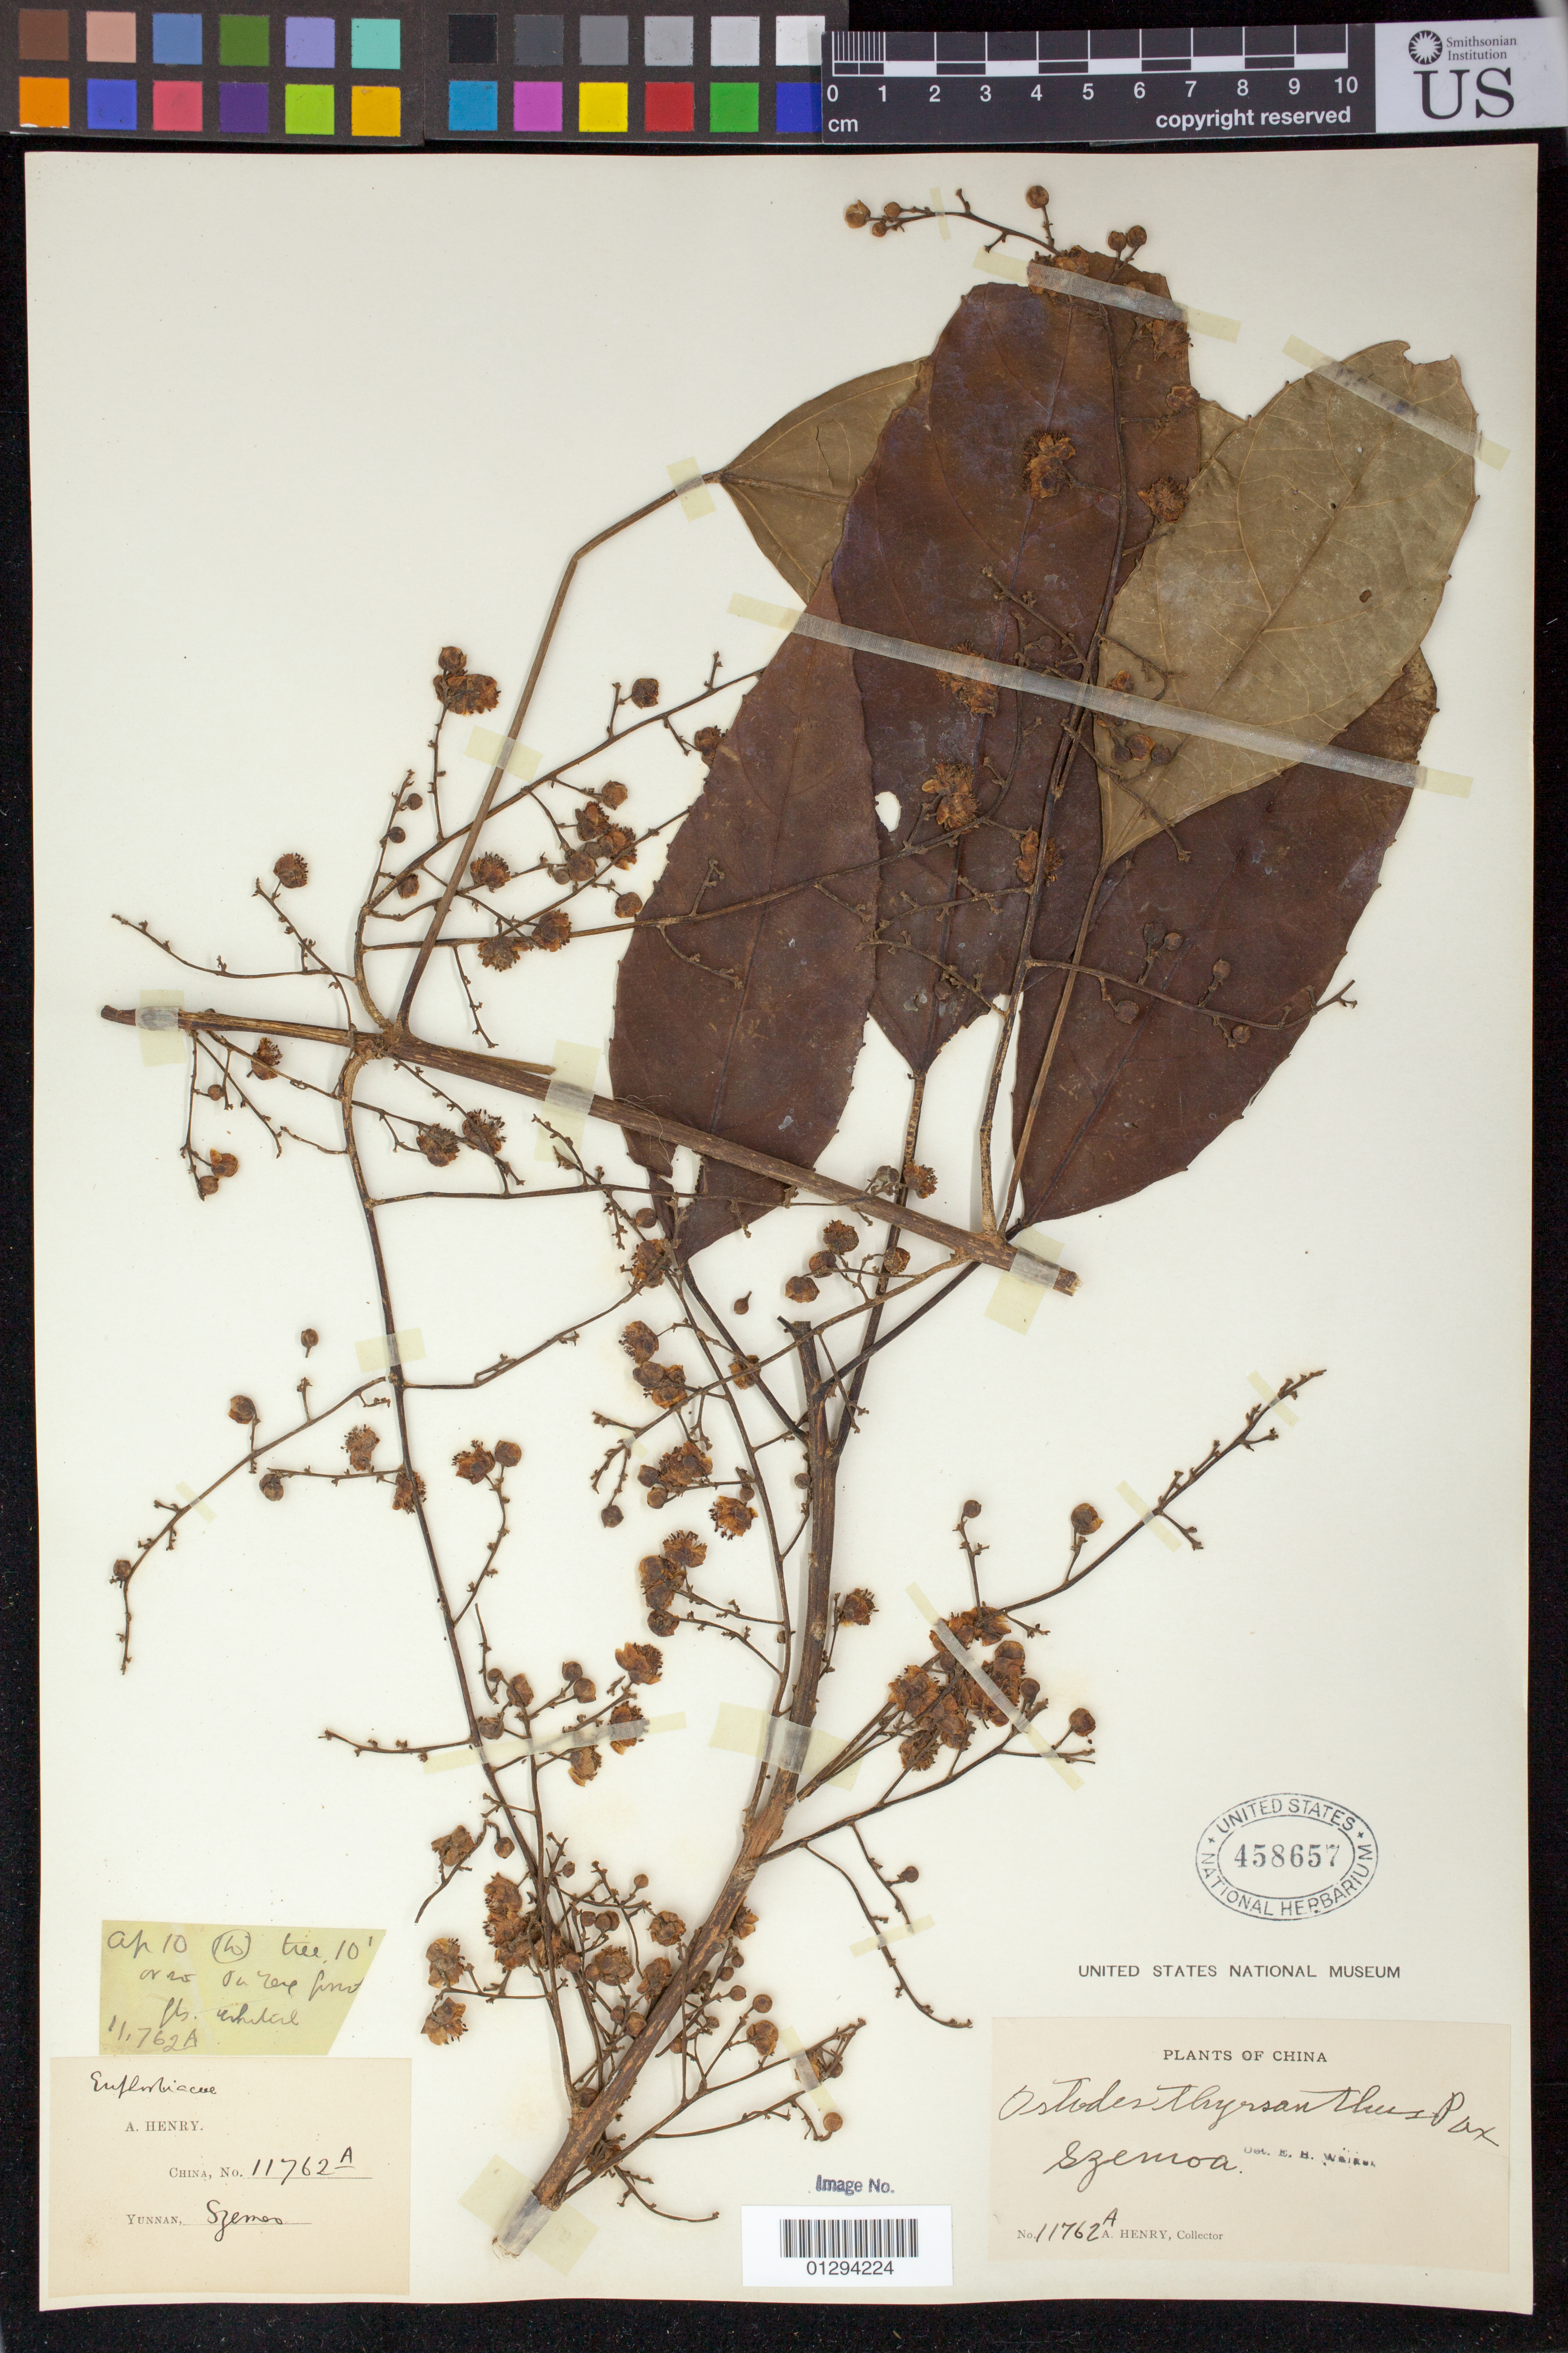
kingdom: Plantae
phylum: Tracheophyta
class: Magnoliopsida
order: Malpighiales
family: Euphorbiaceae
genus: Ostodes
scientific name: Ostodes thyrsantha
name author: Pax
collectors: A. Henry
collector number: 11762 A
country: China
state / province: Yunnan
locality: Szemoa.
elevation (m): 1300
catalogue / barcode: US 458657